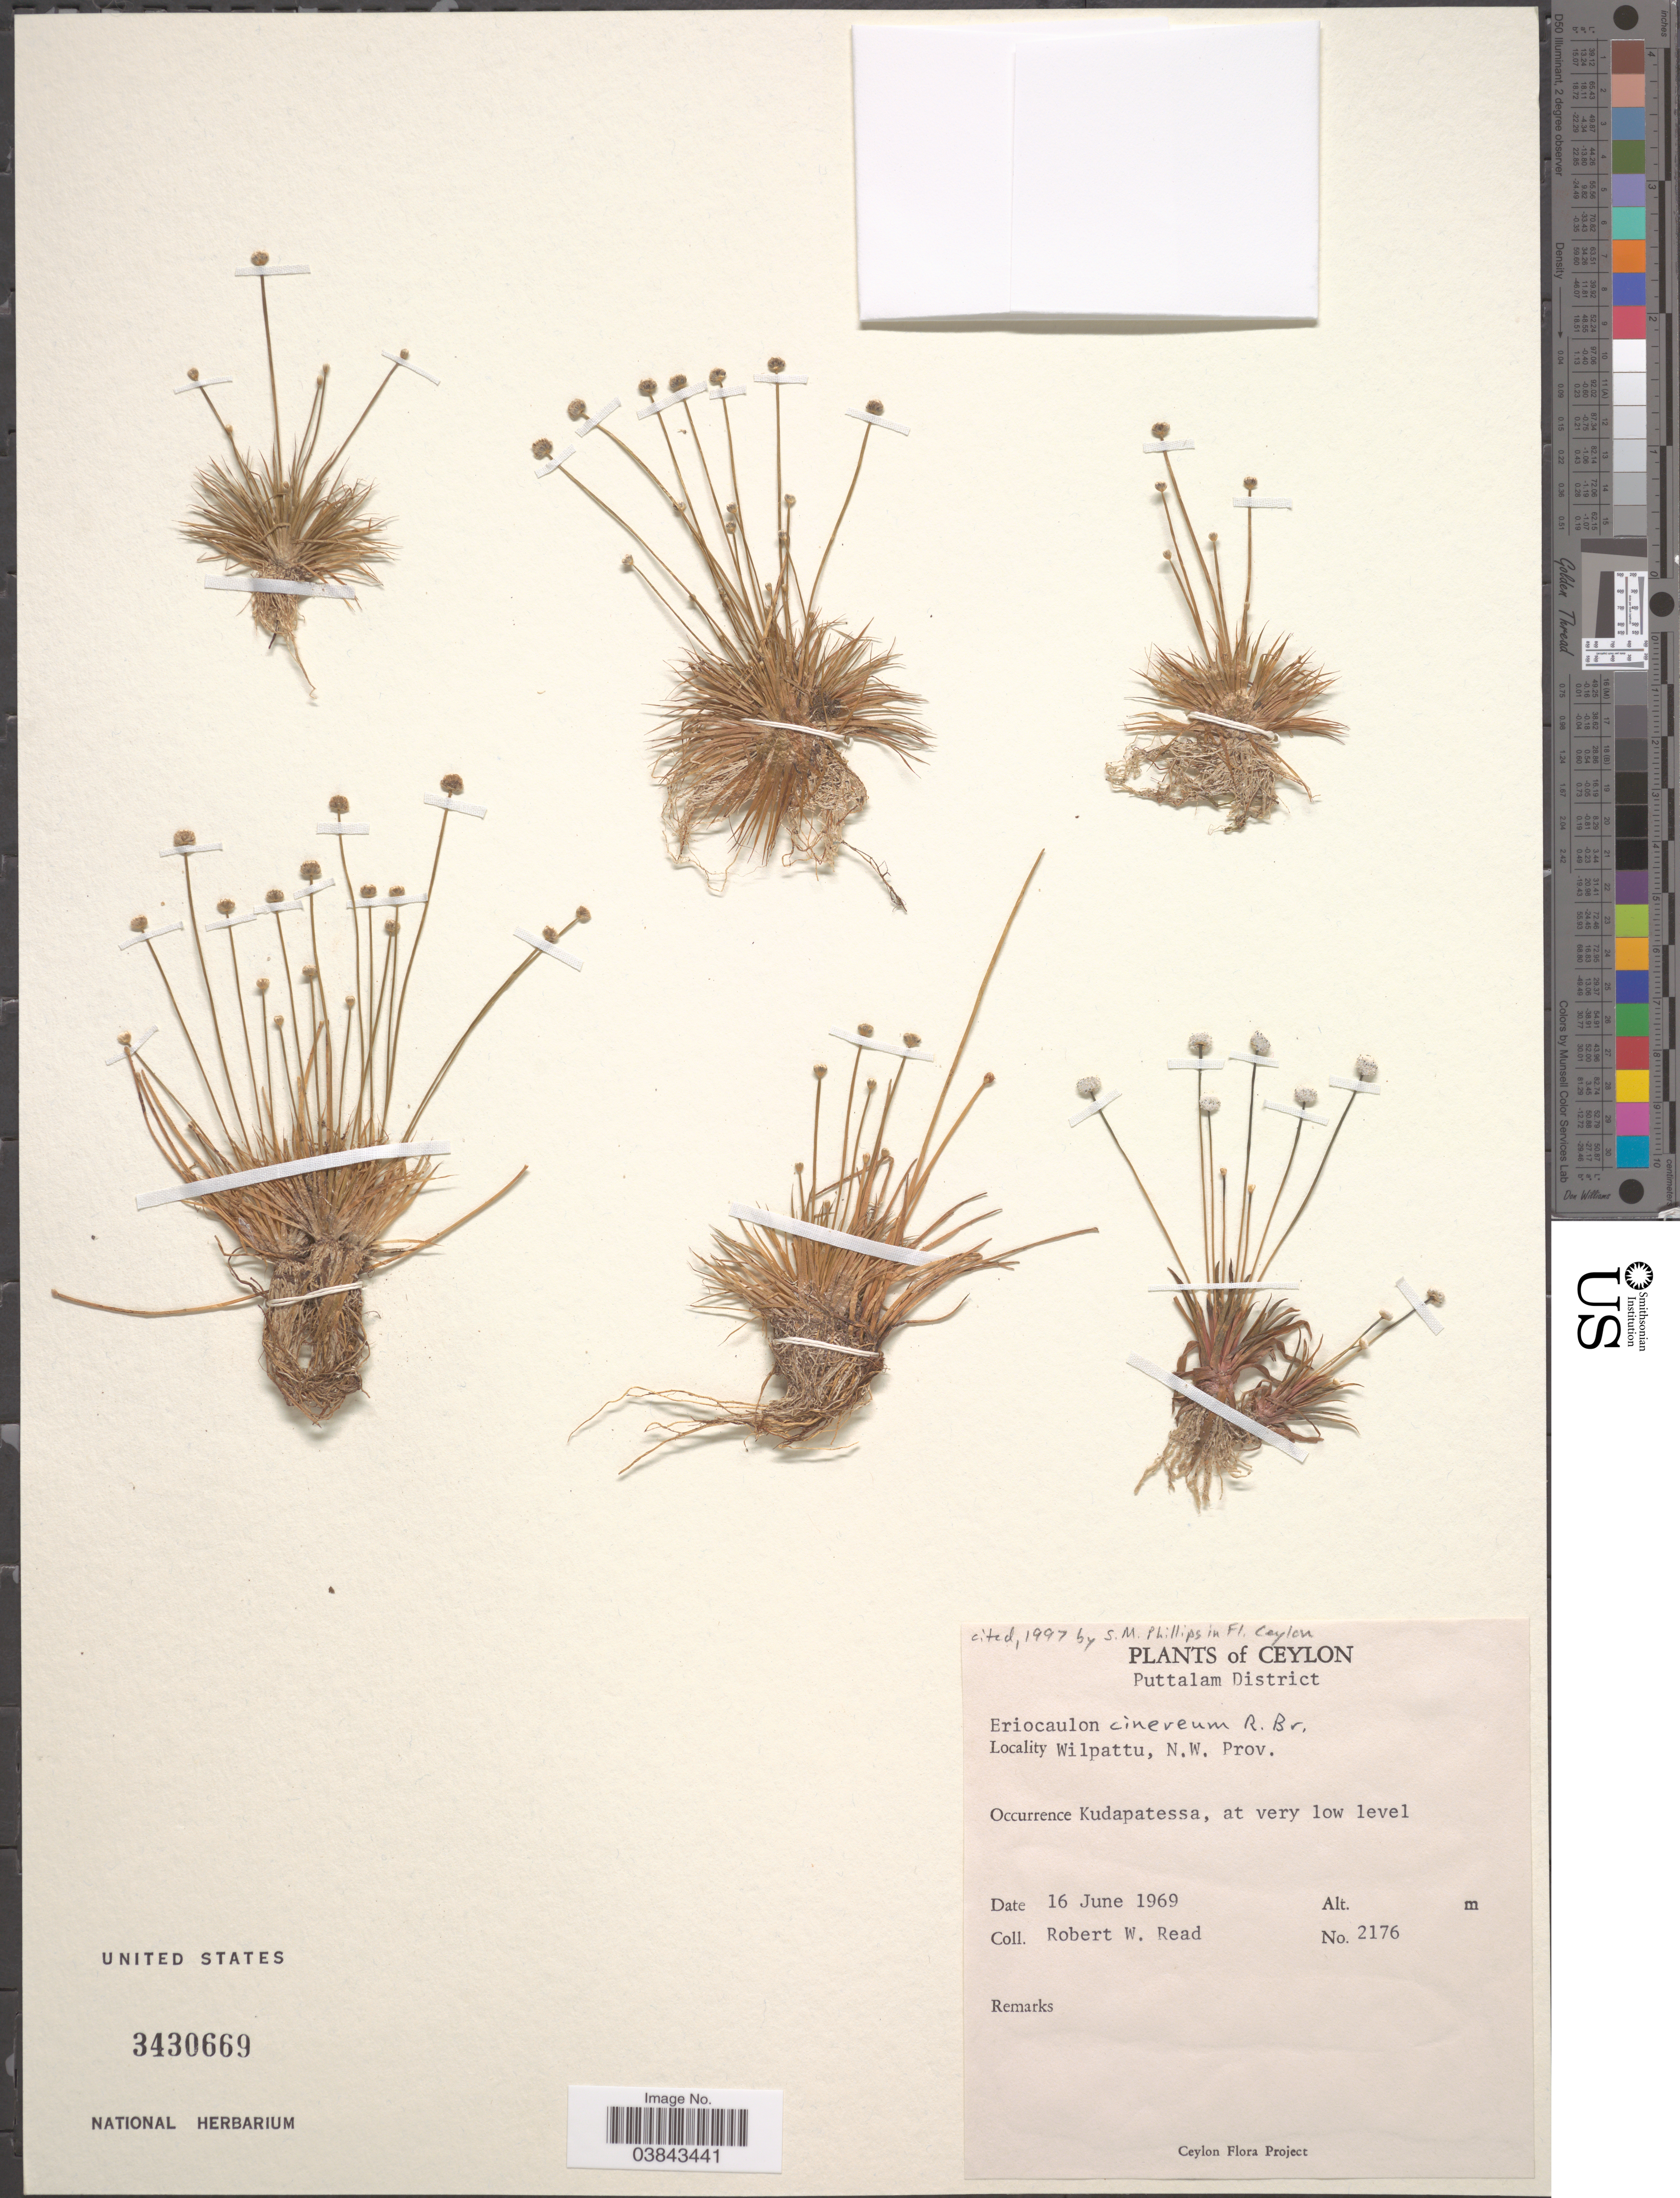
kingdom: Plantae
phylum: Tracheophyta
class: Liliopsida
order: Poales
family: Eriocaulaceae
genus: Eriocaulon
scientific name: Eriocaulon cinereum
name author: R. Br.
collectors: R. W. Read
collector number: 2176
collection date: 1969-06-16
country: Sri Lanka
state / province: North Western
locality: Ceylon. Puttalam District. Wilpattu, N.W. Prov. Kudapatessa, at very low level.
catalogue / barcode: US 3430669